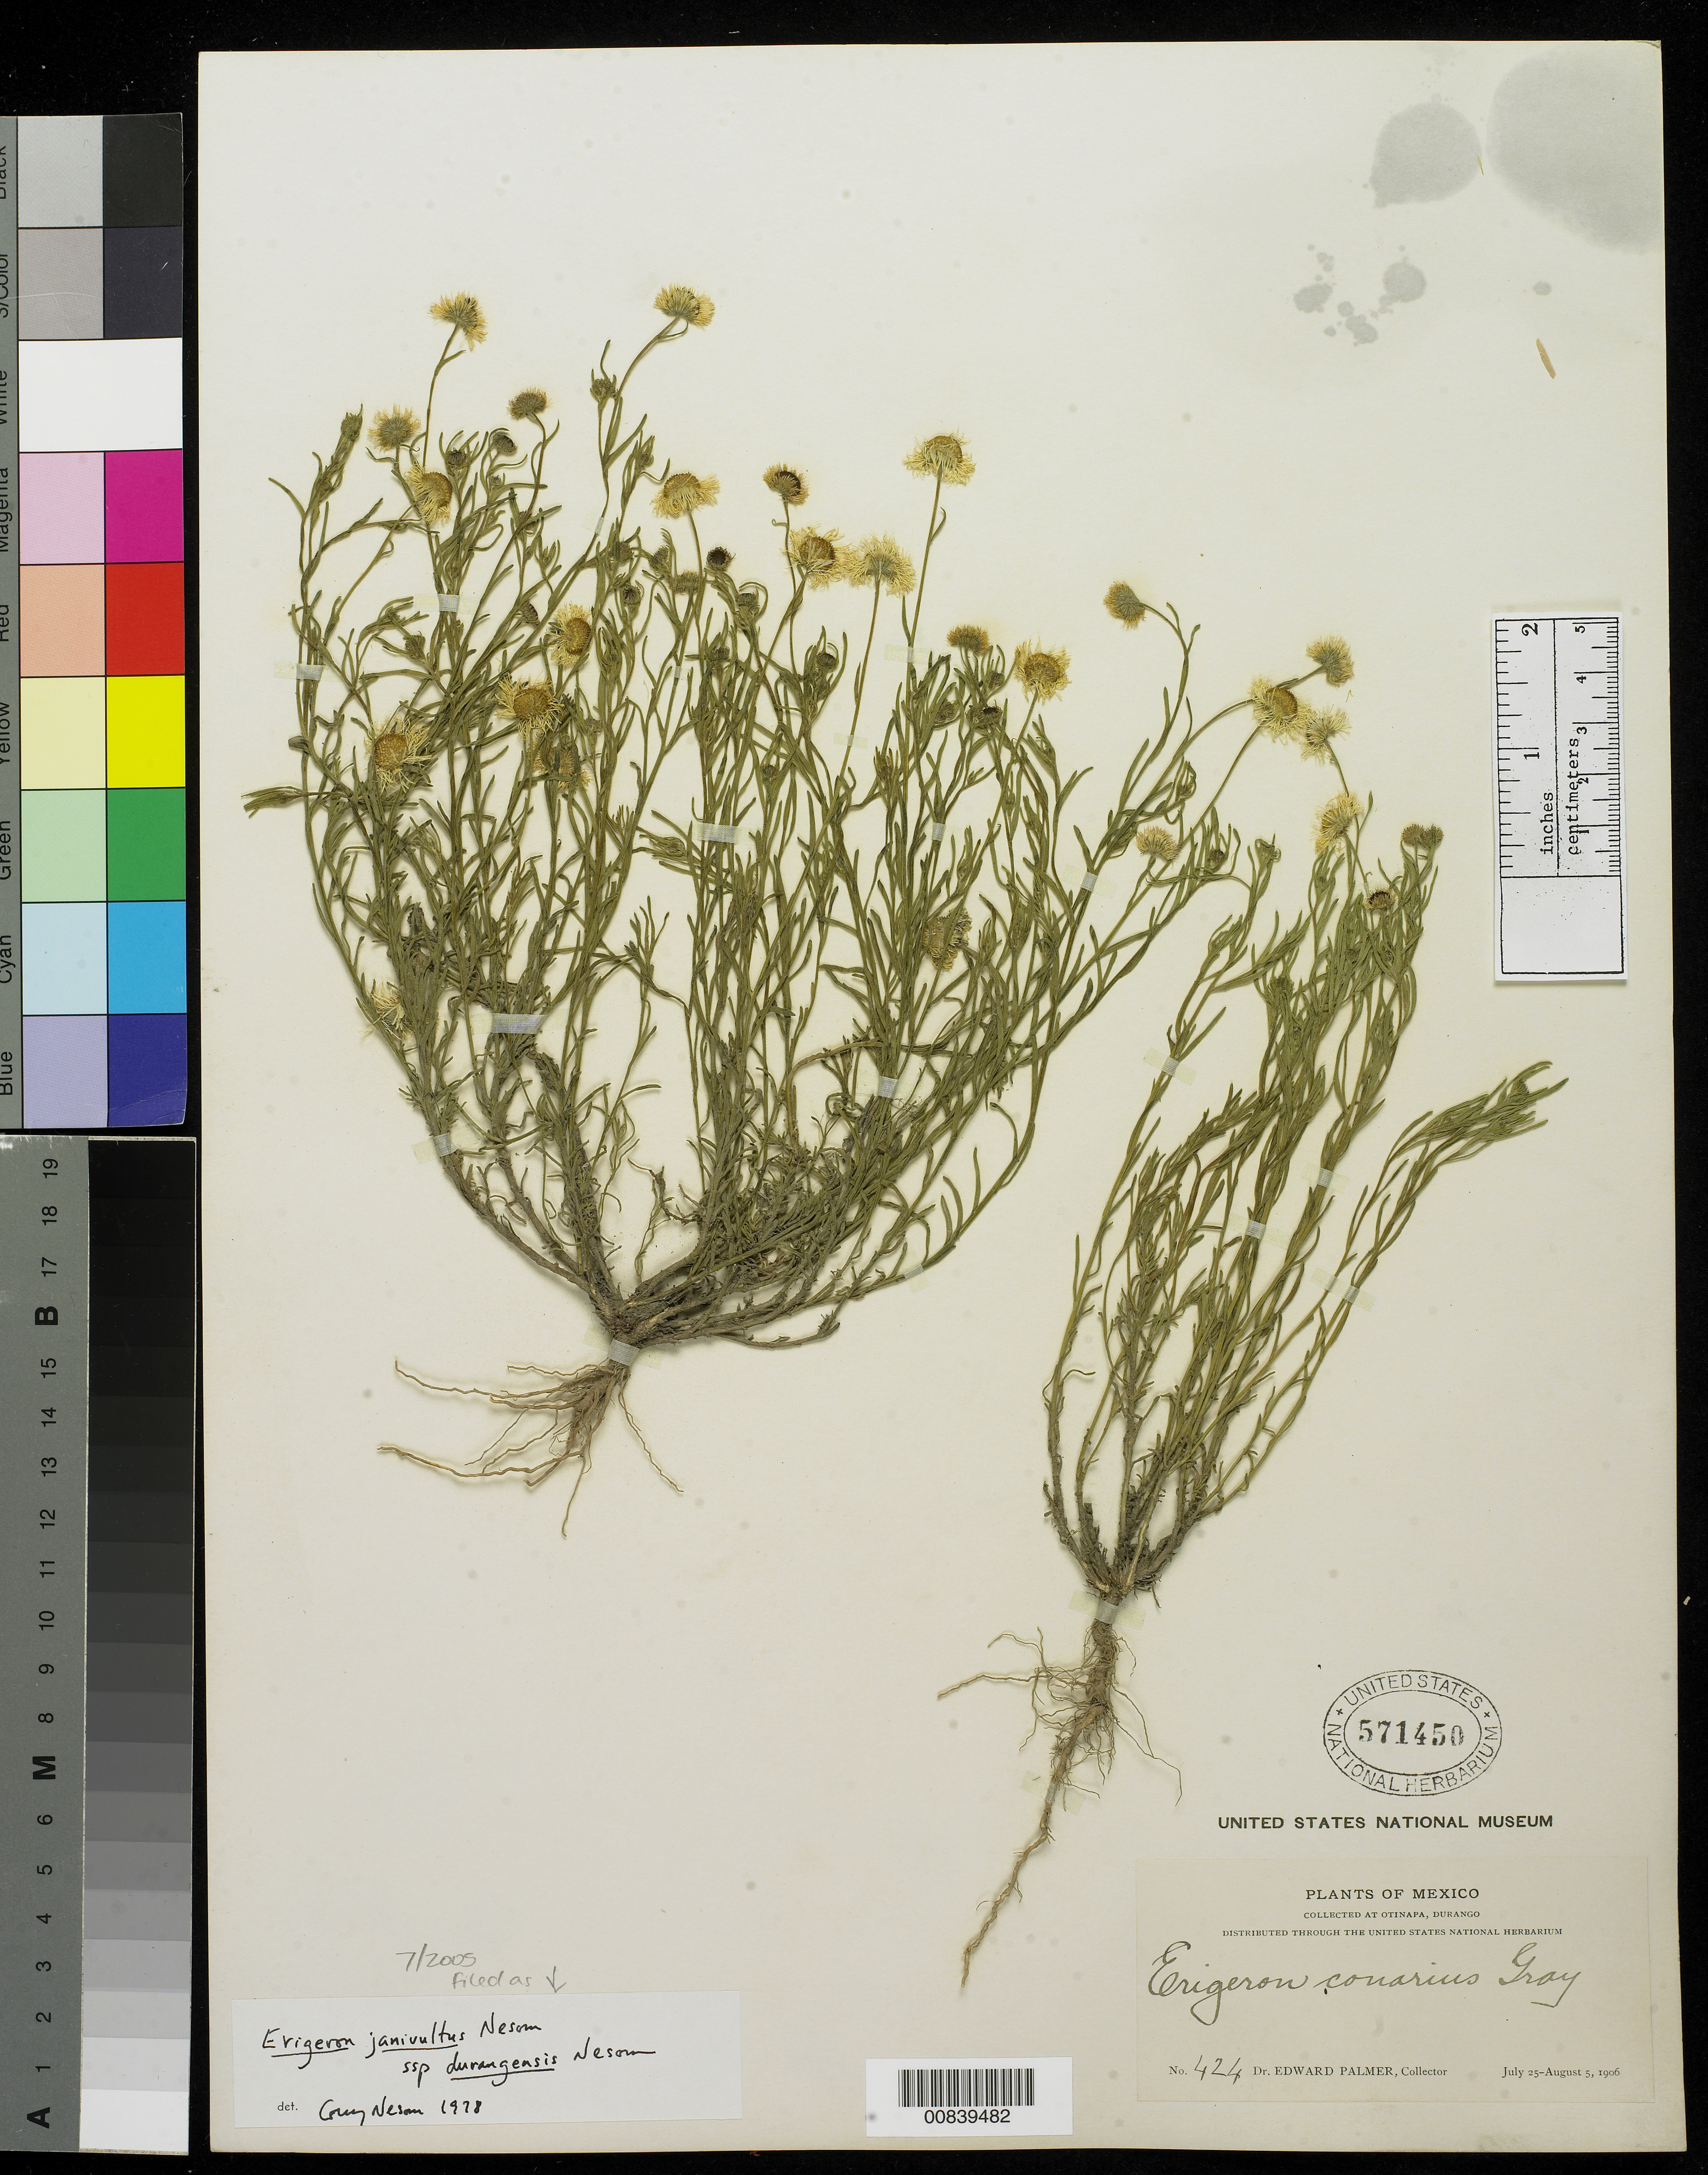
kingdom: Plantae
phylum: Tracheophyta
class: Magnoliopsida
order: Asterales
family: Asteraceae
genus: Erigeron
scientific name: Erigeron janivultus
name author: G.L. Nesom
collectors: E. Palmer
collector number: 424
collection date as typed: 25 Jul 1906 to 05 Aug 1906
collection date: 1906-07-25/1906-08-05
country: Mexico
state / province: Durango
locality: Otinapa, Durango.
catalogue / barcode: US 571450